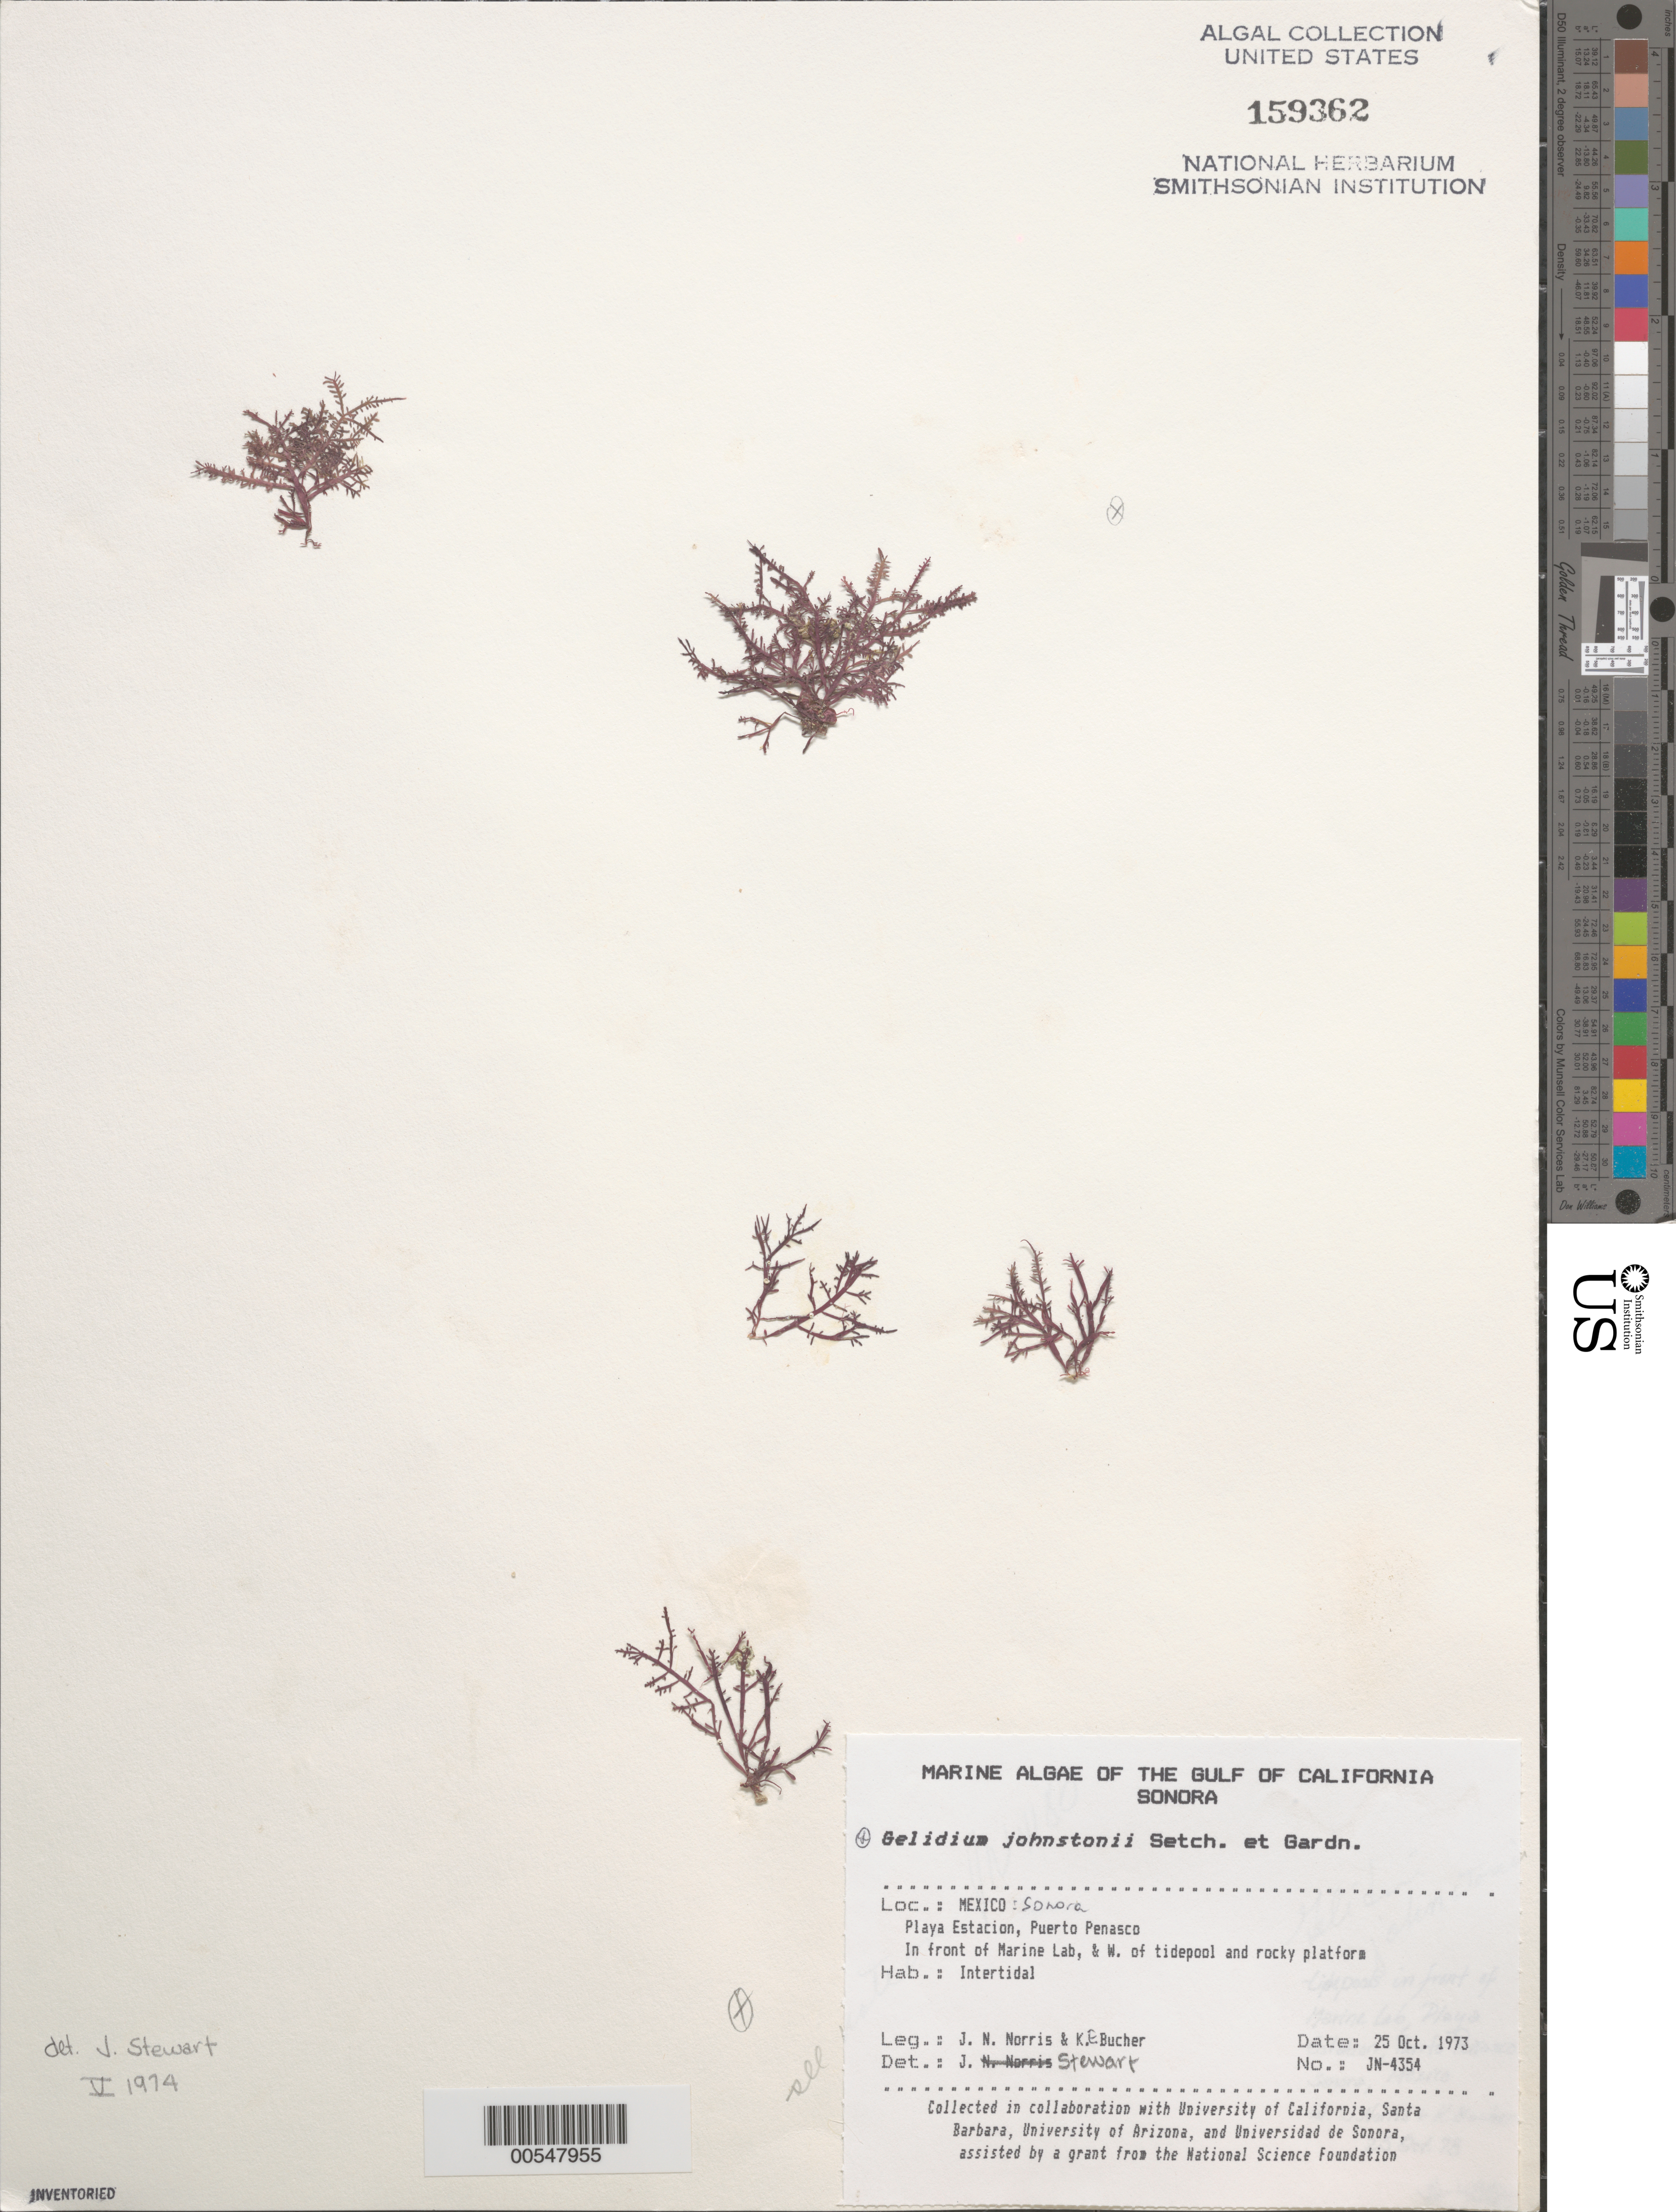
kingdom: Plantae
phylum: Rhodophyta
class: Florideophyceae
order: Gelidiales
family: Gelidiaceae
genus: Gelidium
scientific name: Gelidium johnstonii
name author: Setchell & N.L. Gardner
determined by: Stewart, J.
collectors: J. N. Norris & K. E. Bucher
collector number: JN-4354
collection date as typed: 25 Oct 1973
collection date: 1973-10-25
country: Mexico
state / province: Sonora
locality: Playa Estacion, Puerto Penasco, marine laboratory station shore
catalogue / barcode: US 159362